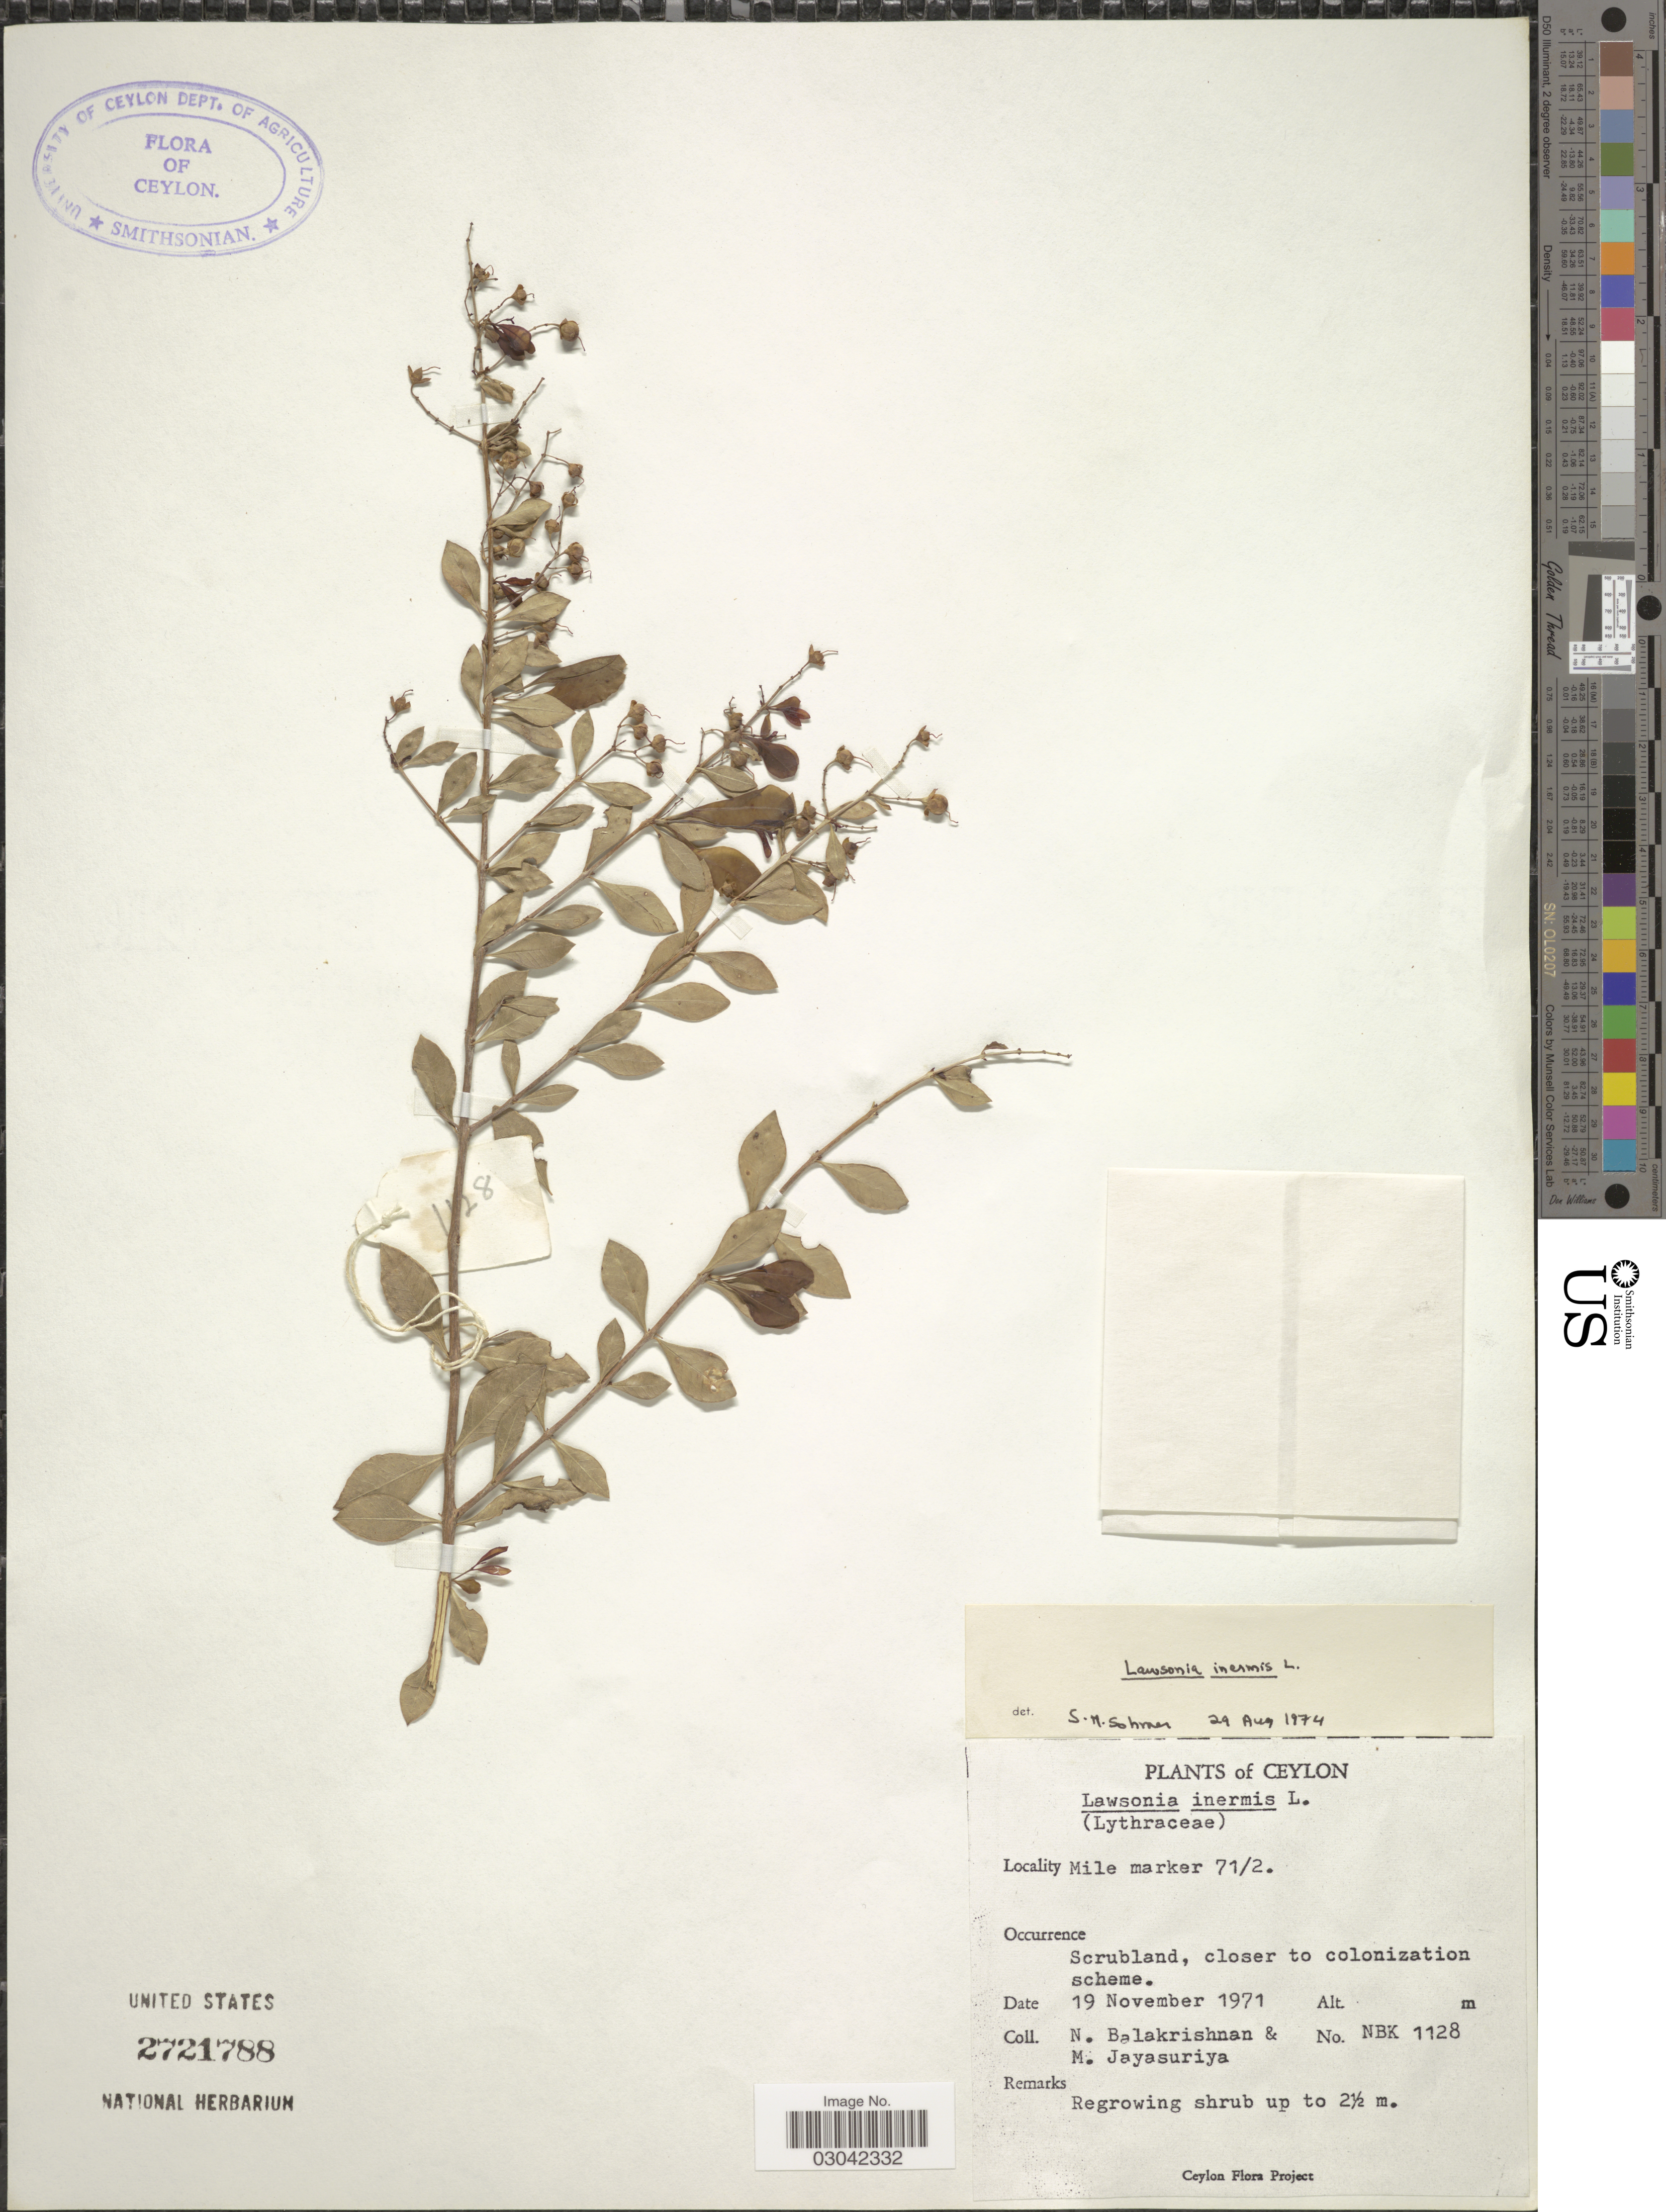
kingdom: Plantae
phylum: Tracheophyta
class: Magnoliopsida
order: Myrtales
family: Lythraceae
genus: Lawsonia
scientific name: Lawsonia inermis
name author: L.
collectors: N. Balakrishnan & M. Jayasuriya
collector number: NBK1128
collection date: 1971-11-19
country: Sri Lanka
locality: Ceylon. Mile marker 71/2.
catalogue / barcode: US 2721788